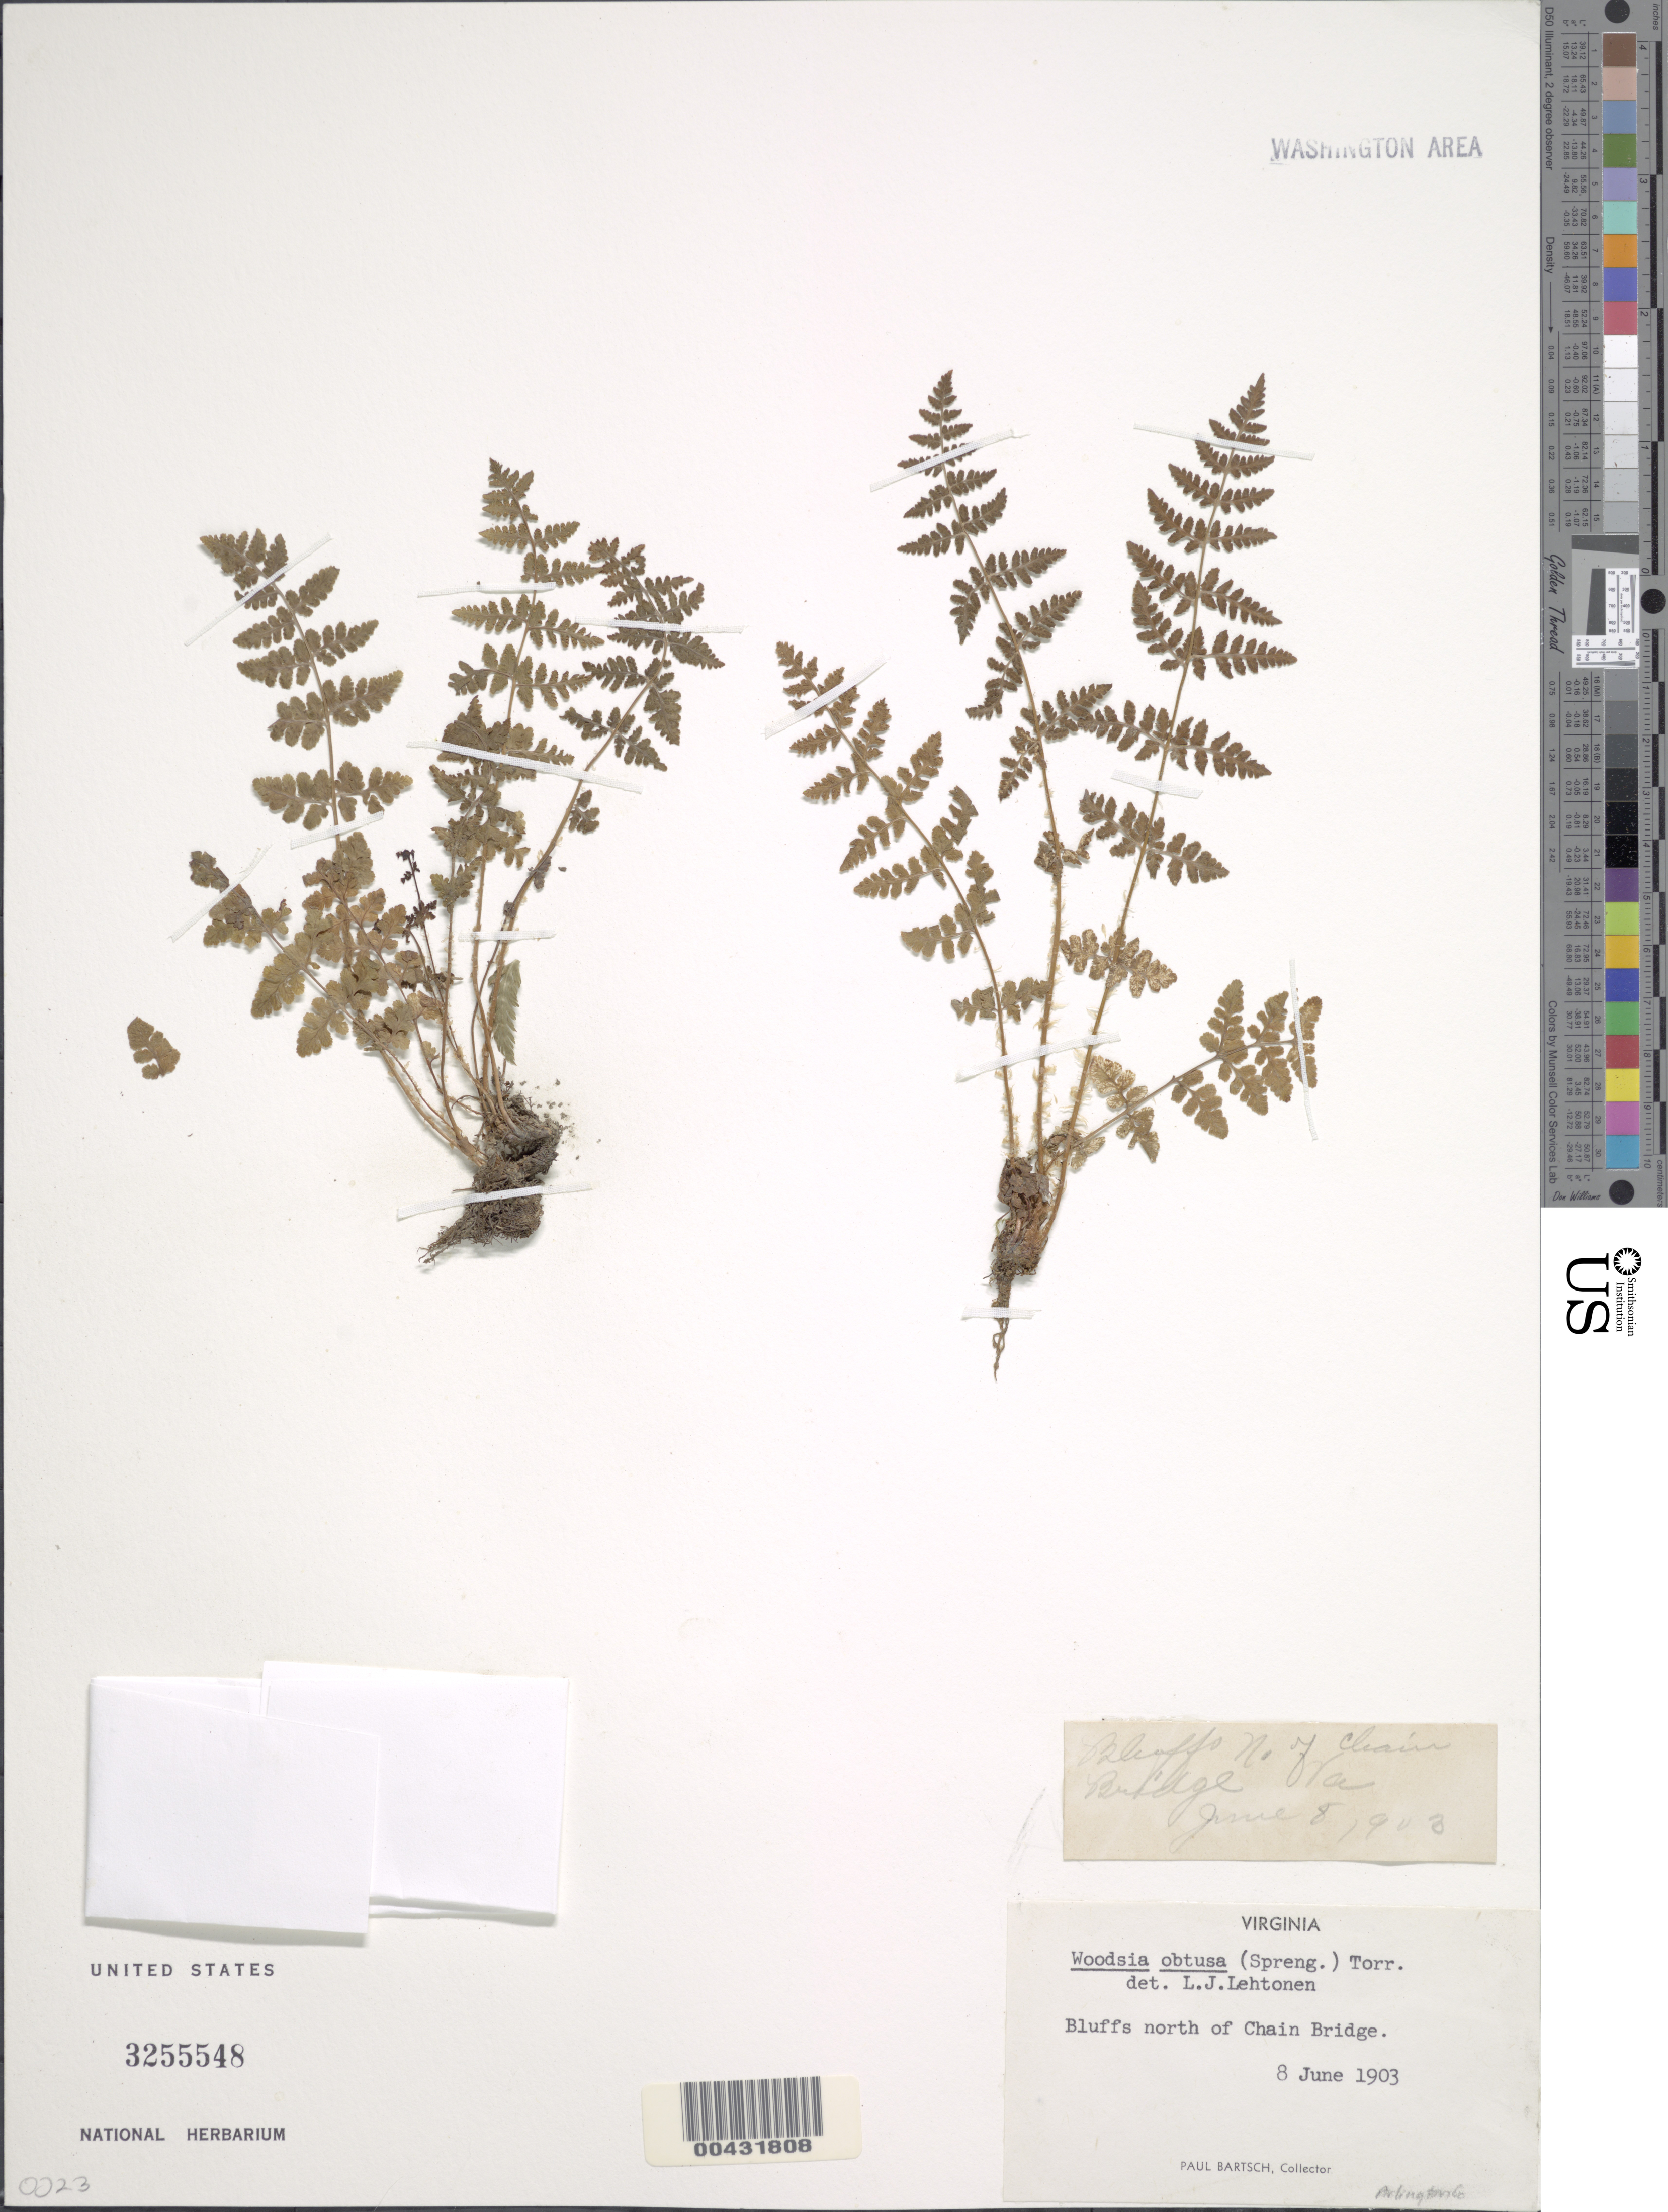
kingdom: Plantae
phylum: Tracheophyta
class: Polypodiopsida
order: Polypodiales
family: Woodsiaceae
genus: Woodsia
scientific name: Woodsia obtusa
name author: (Spreng.) Torr.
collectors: P. Bartsch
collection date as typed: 08 Jun 1903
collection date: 1903-06-08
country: United States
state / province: Virginia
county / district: Arlington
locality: N of Chain Bridge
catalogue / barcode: US 3255548